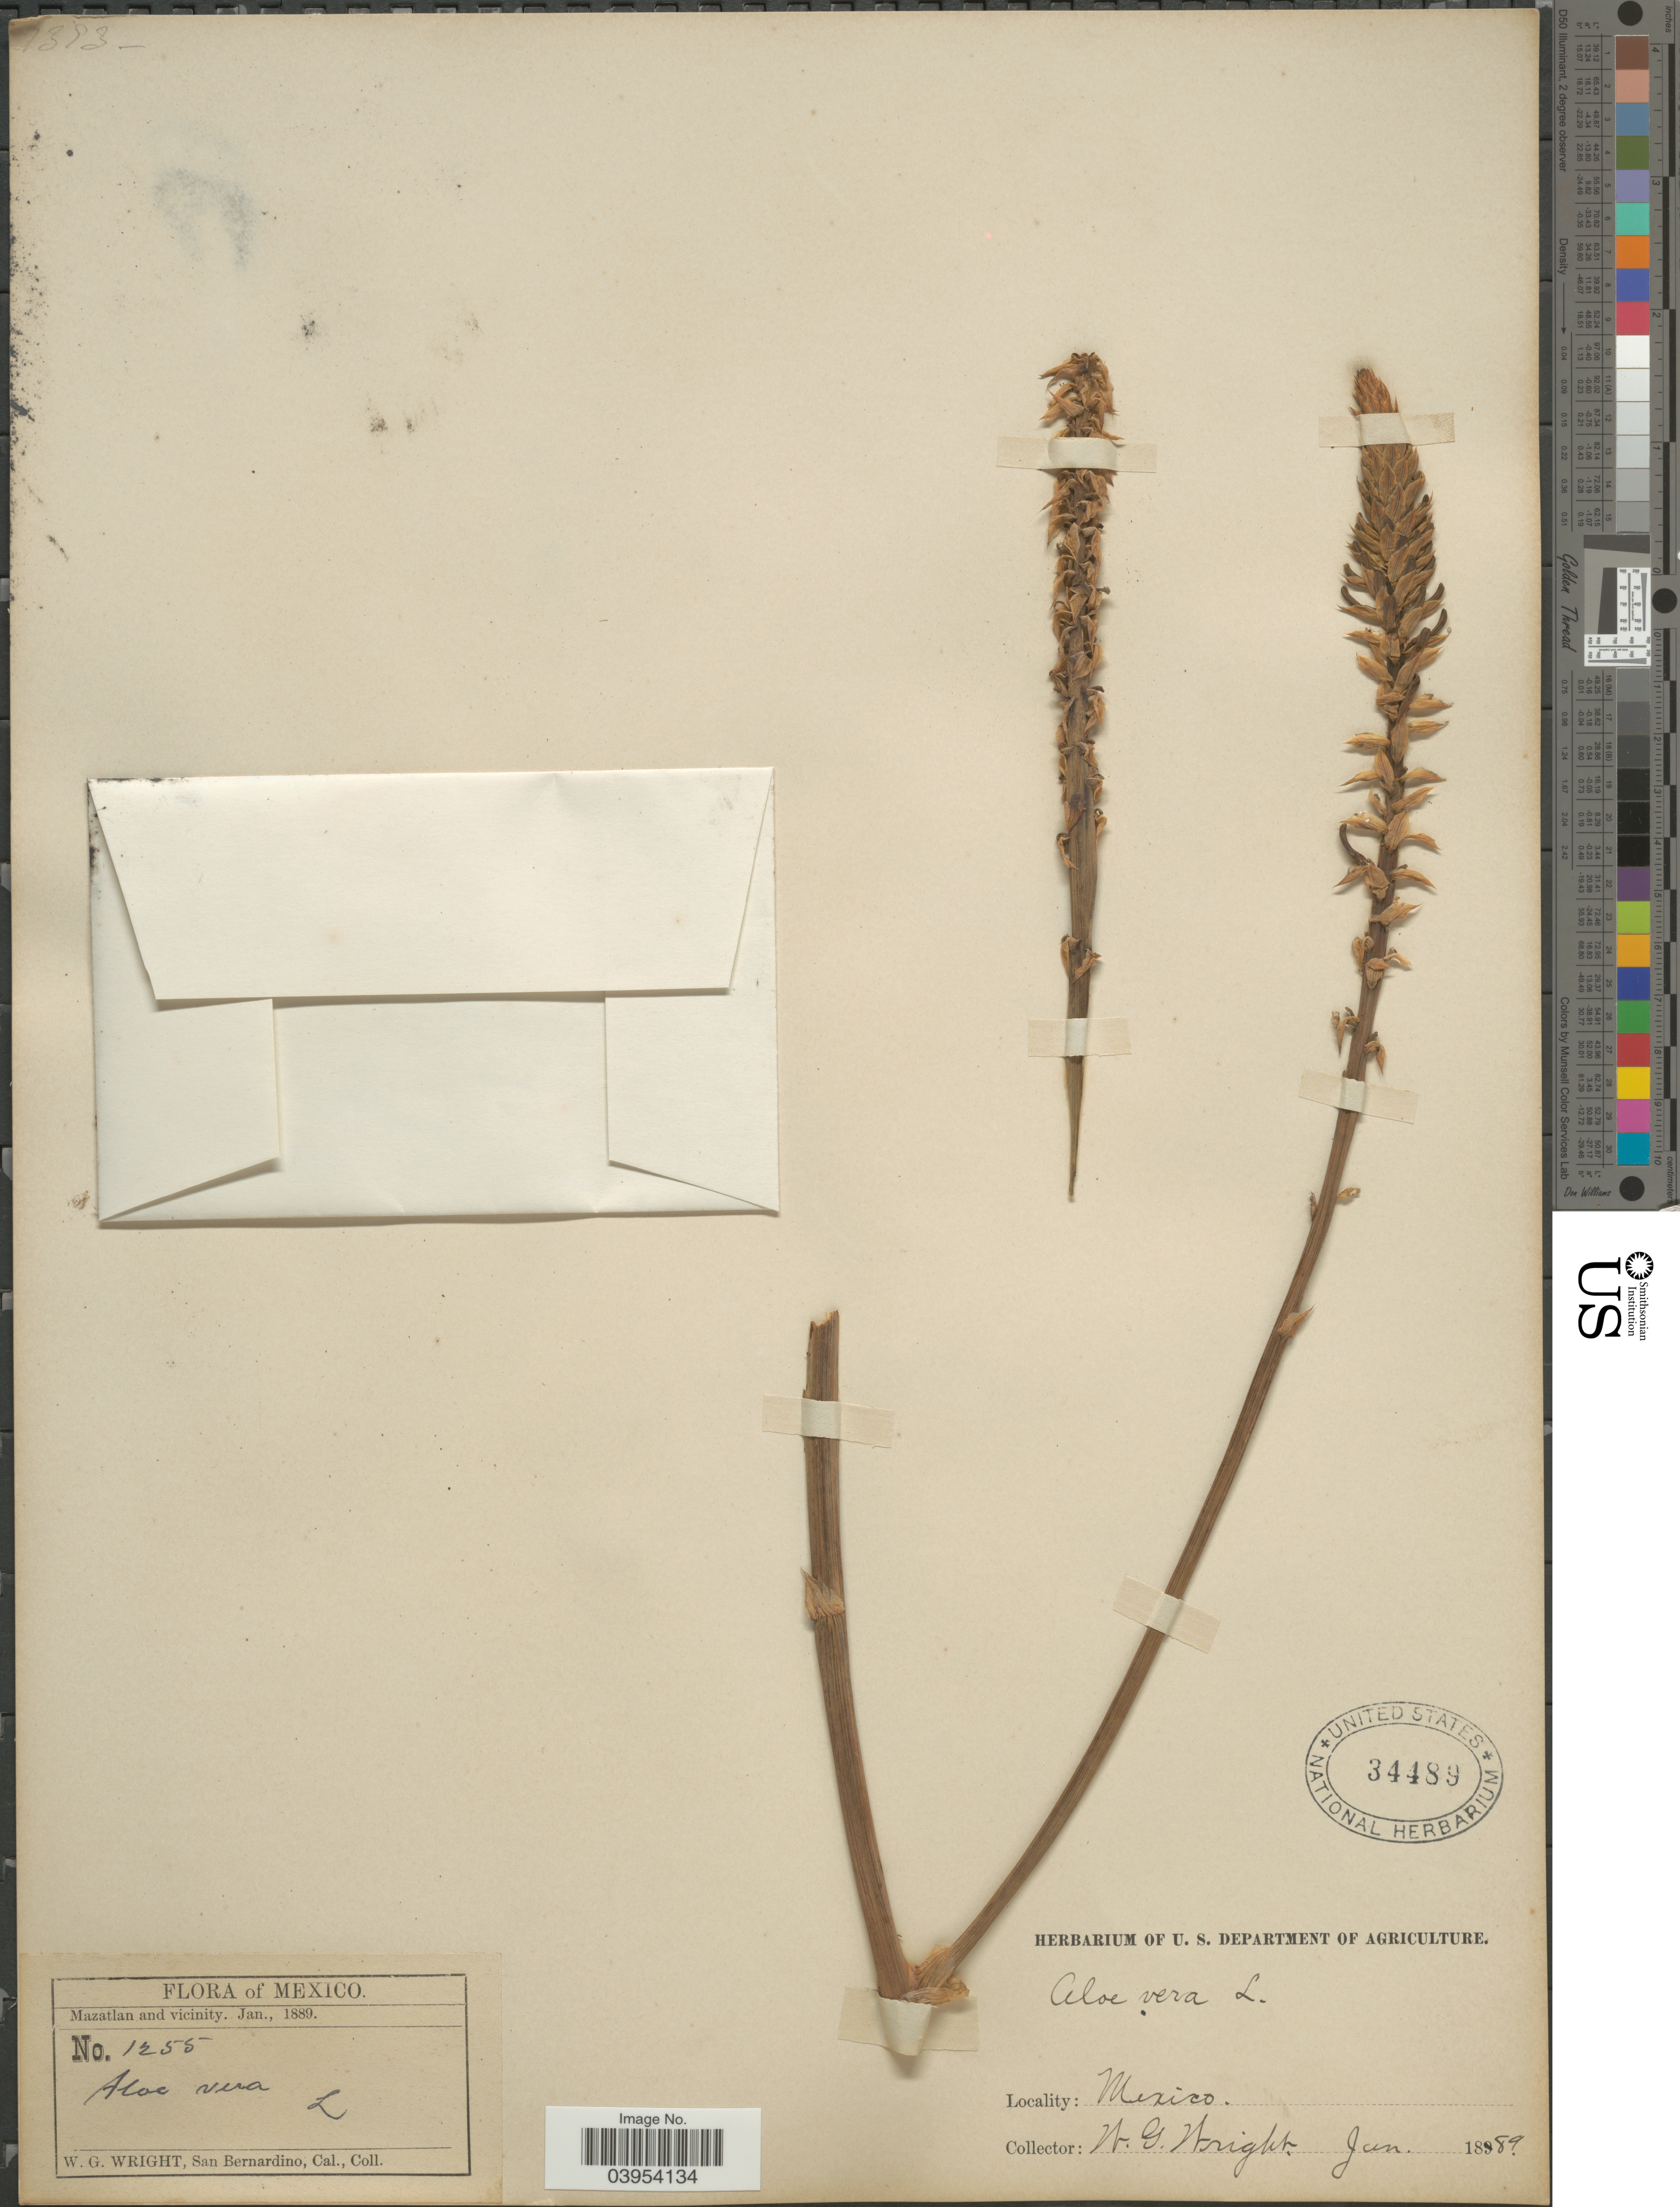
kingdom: Plantae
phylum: Tracheophyta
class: Liliopsida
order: Asparagales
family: Asphodelaceae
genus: Aloe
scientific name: Aloe vera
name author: L.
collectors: W. G. Wright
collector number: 1255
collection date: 1889-01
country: Mexico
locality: Mazatlan and vicinity.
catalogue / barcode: US 34489